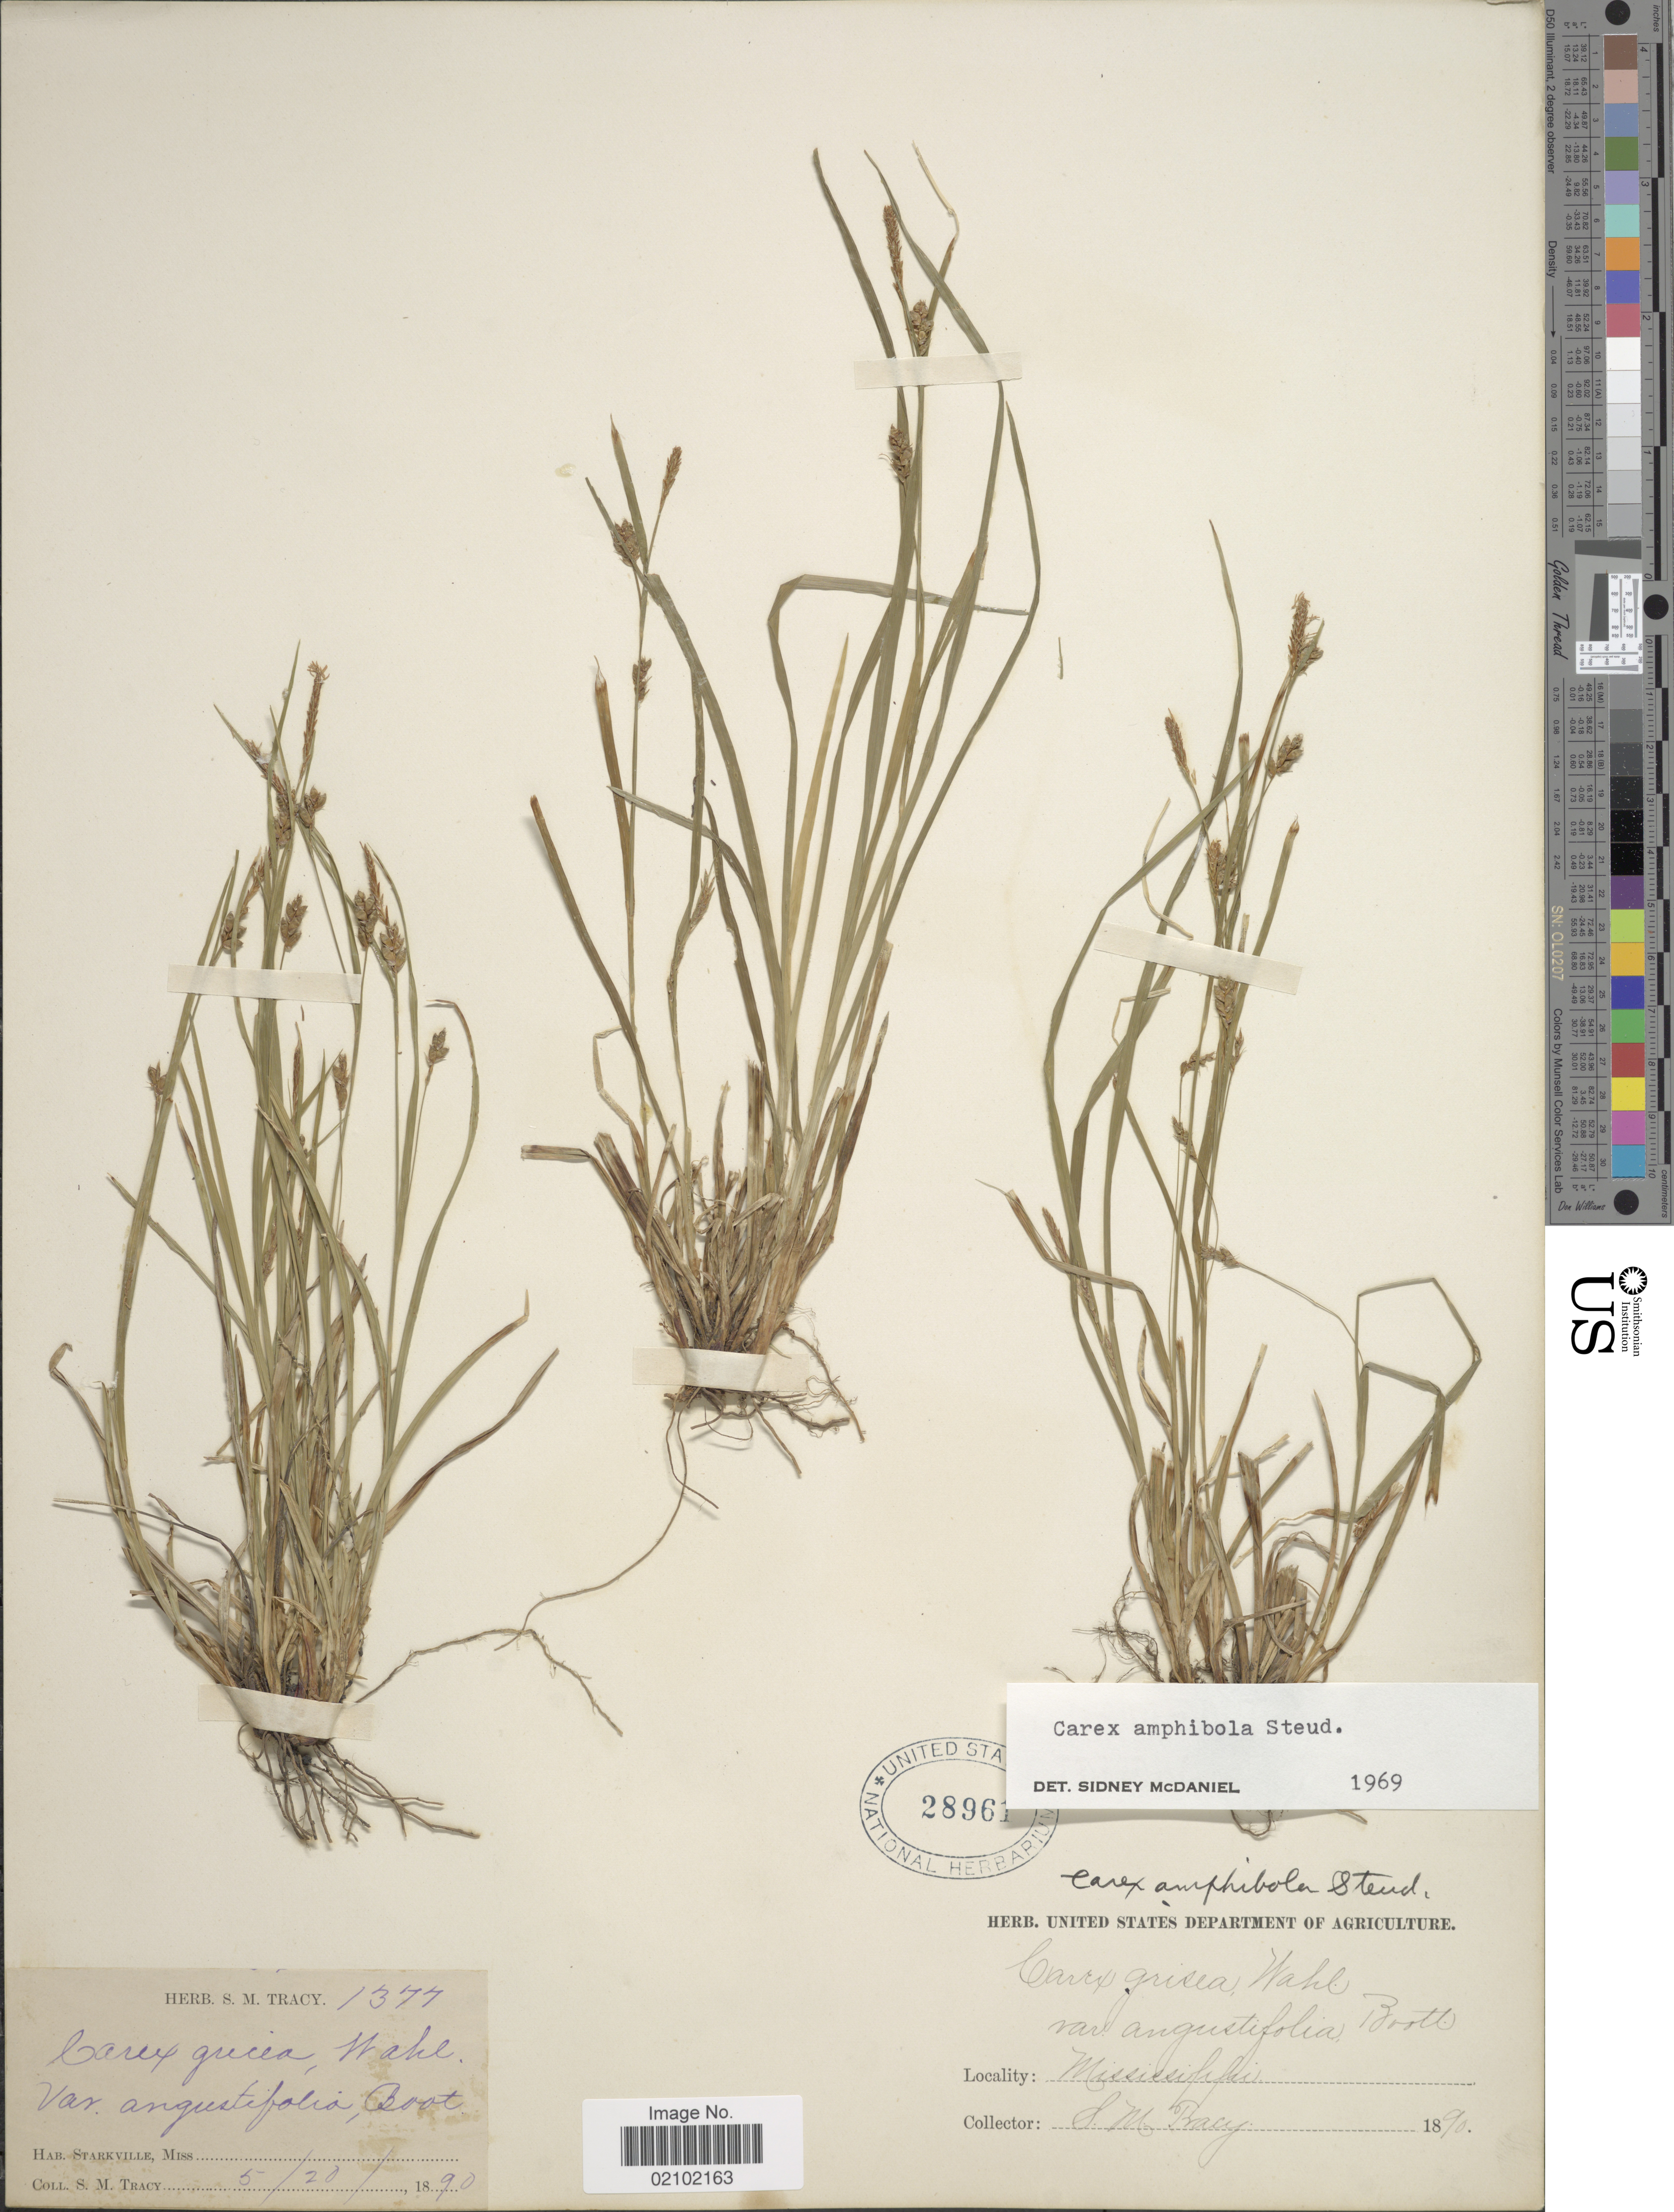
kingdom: Plantae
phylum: Tracheophyta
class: Liliopsida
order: Poales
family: Cyperaceae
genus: Carex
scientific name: Carex amphibola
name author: Steud.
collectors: S. M. Tracy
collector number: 1377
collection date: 1890-05-20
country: United States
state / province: Mississippi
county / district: Oktibbeha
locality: Starkville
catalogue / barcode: US 28961